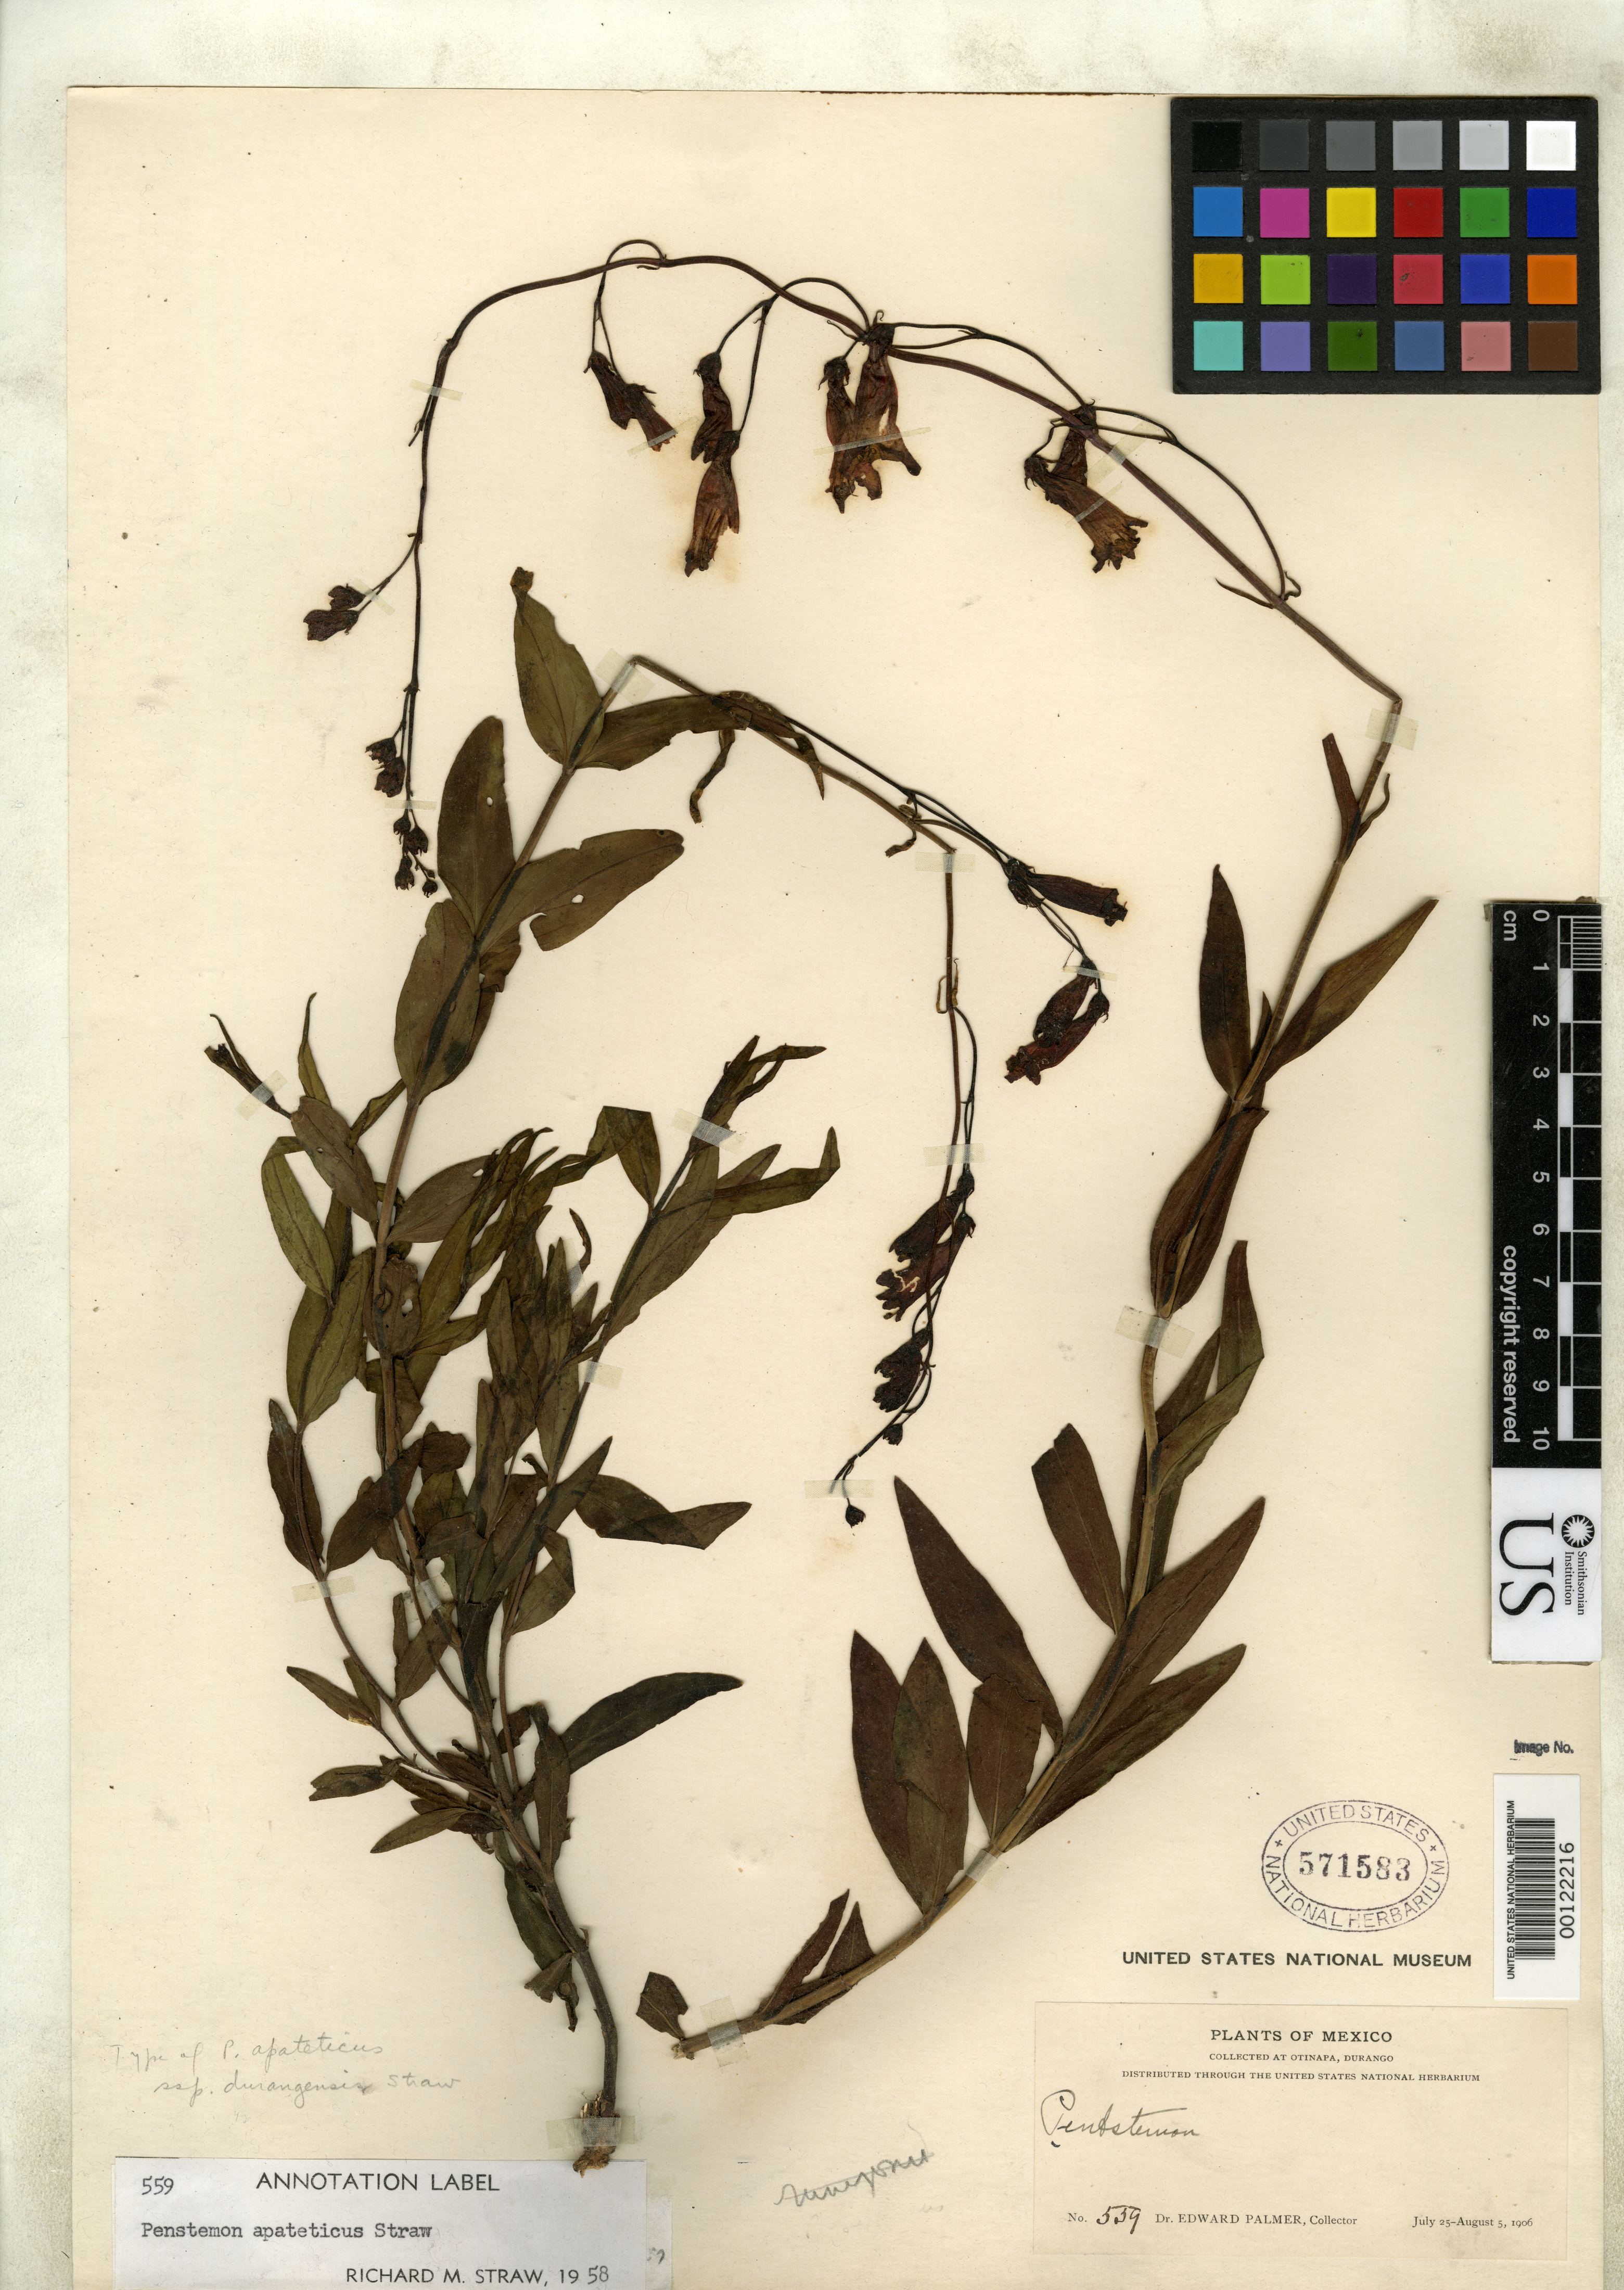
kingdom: Plantae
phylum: Tracheophyta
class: Magnoliopsida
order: Lamiales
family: Plantaginaceae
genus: Penstemon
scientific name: Penstemon apateticus subsp. durangensis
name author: Straw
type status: Holotype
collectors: E. Palmer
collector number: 559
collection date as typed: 25 Jul 1906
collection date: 1906-07-25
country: Mexico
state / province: Durango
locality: Otinapa.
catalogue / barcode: US 571583